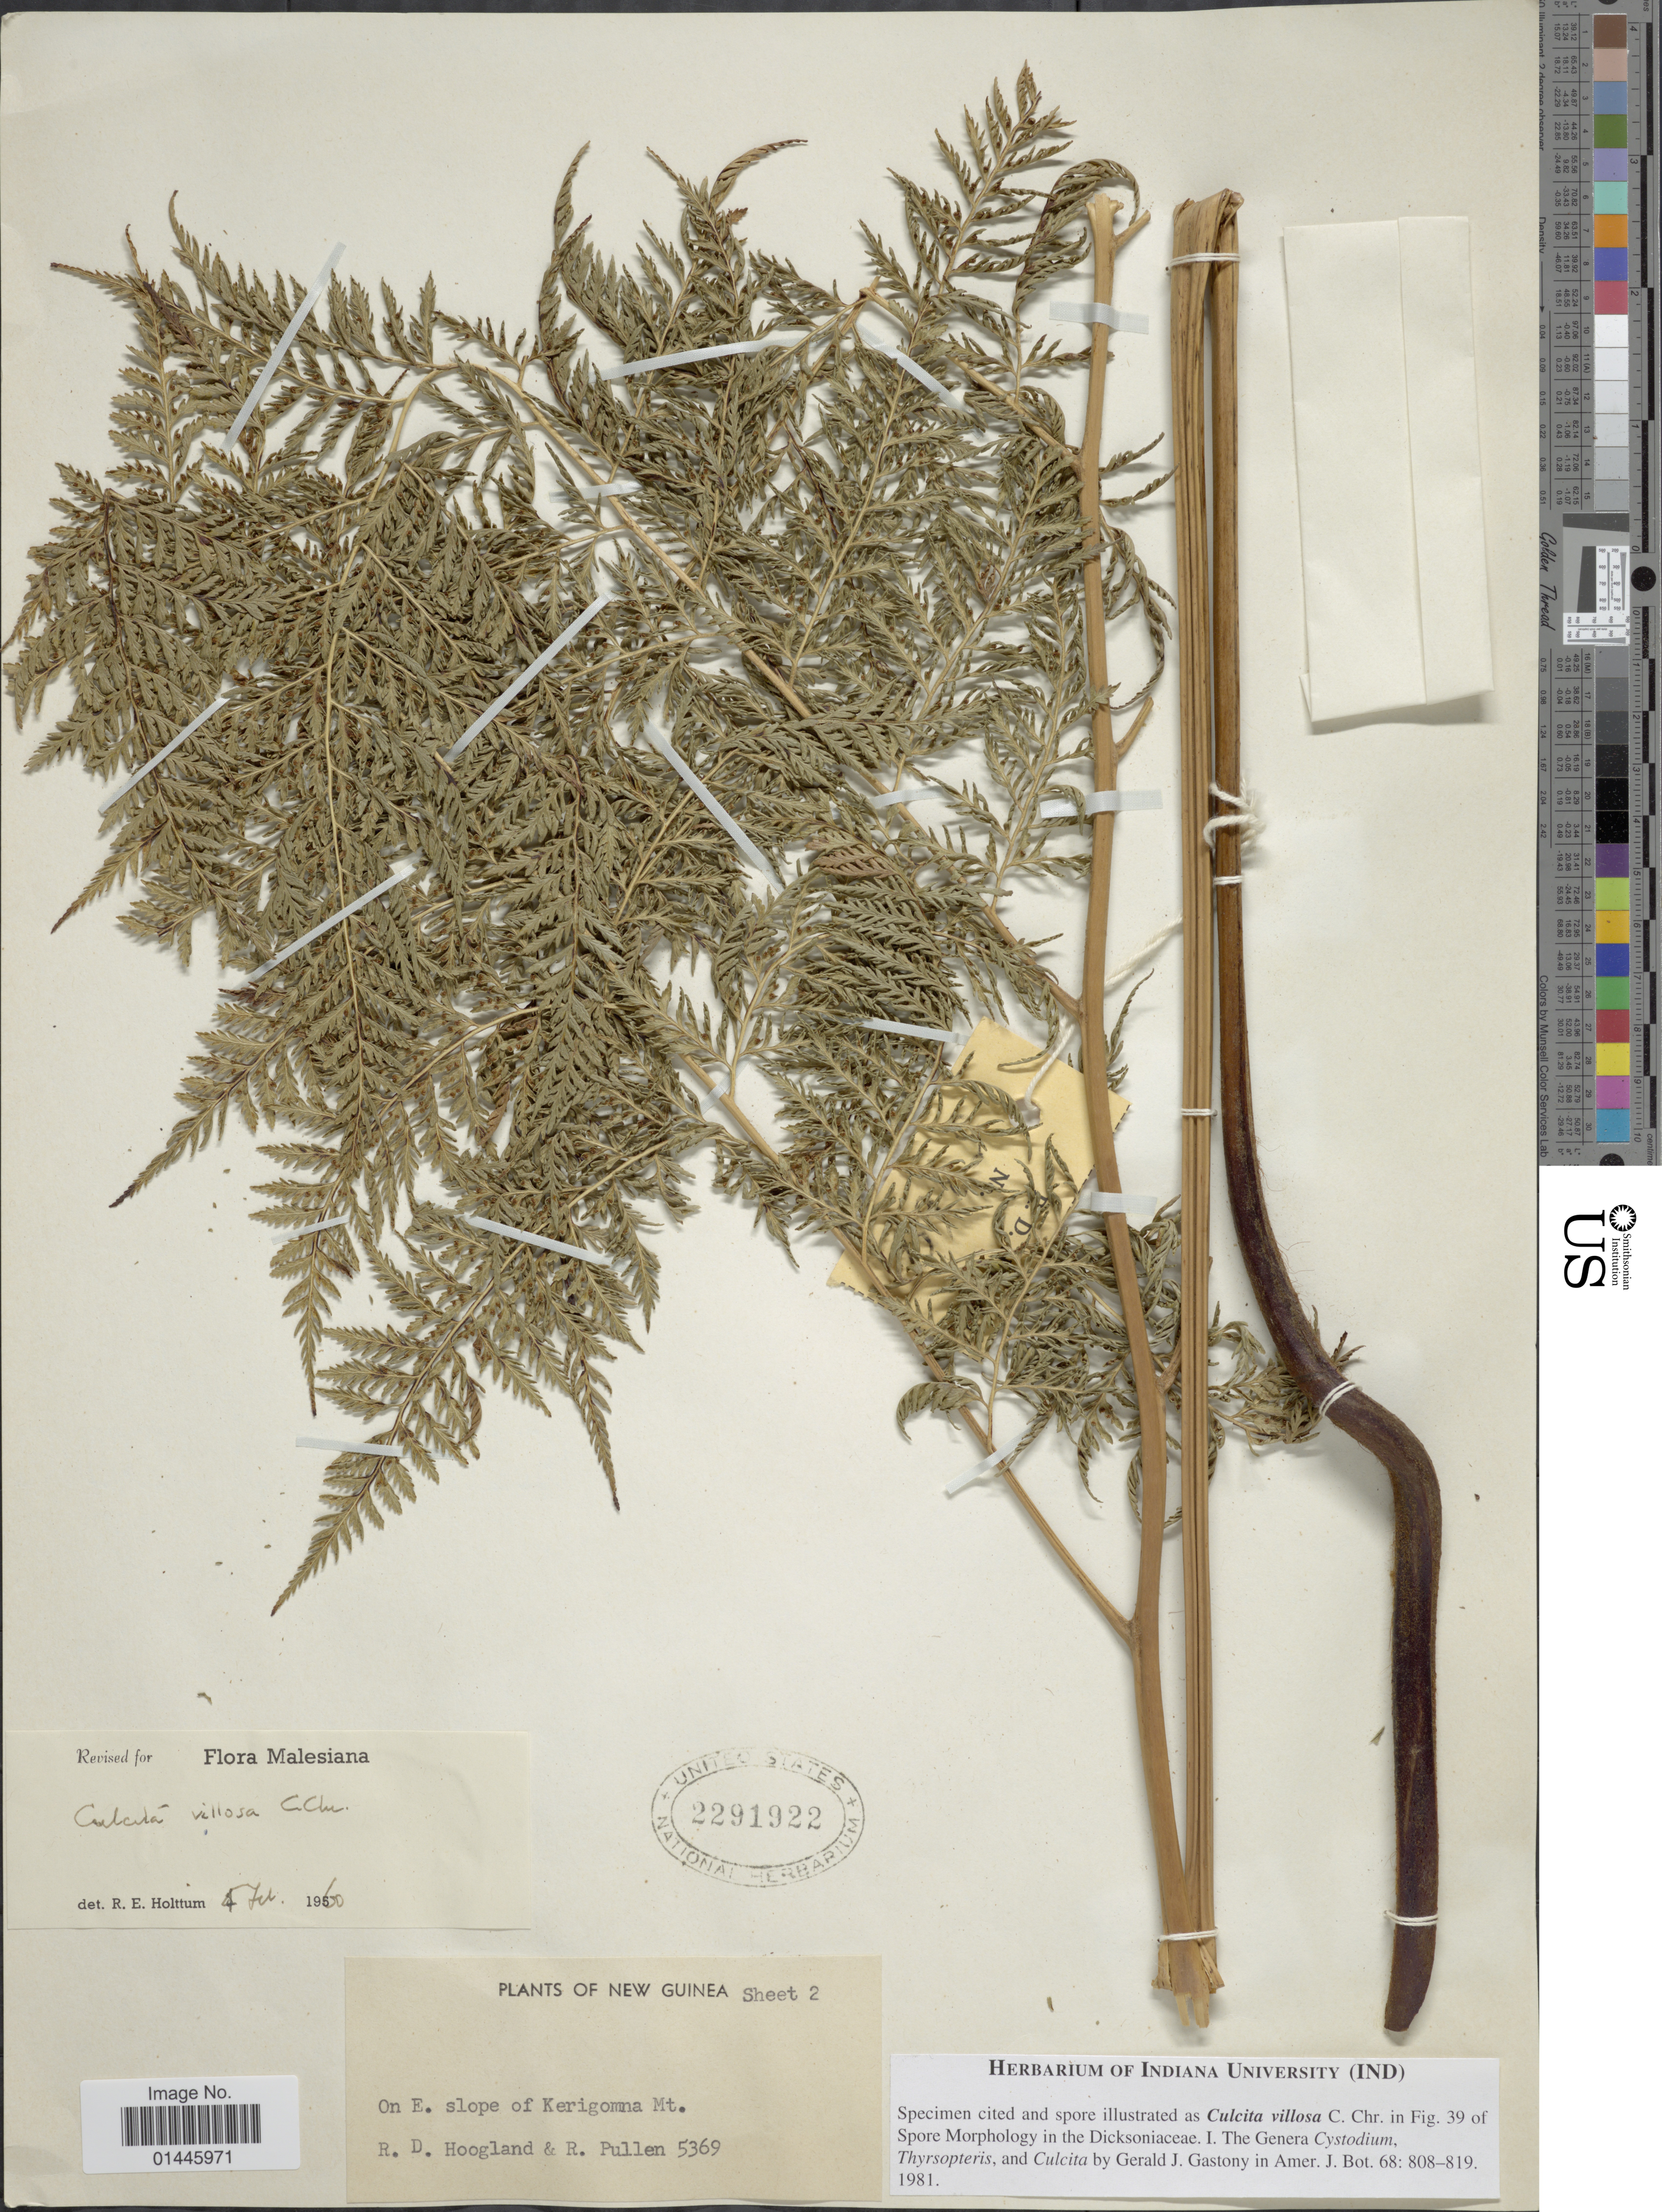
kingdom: Plantae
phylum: Tracheophyta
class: Polypodiopsida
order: Cyatheales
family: Dicksoniaceae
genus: Calochlaena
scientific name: Calochlaena villosa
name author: (C. Chr.) M.D. Turner & R.A. White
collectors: R. D. Hoogland & R. Pullen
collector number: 5369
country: Papua New Guinea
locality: New Guinea, on E. slope of Kerigomna Mt.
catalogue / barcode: US 2291922